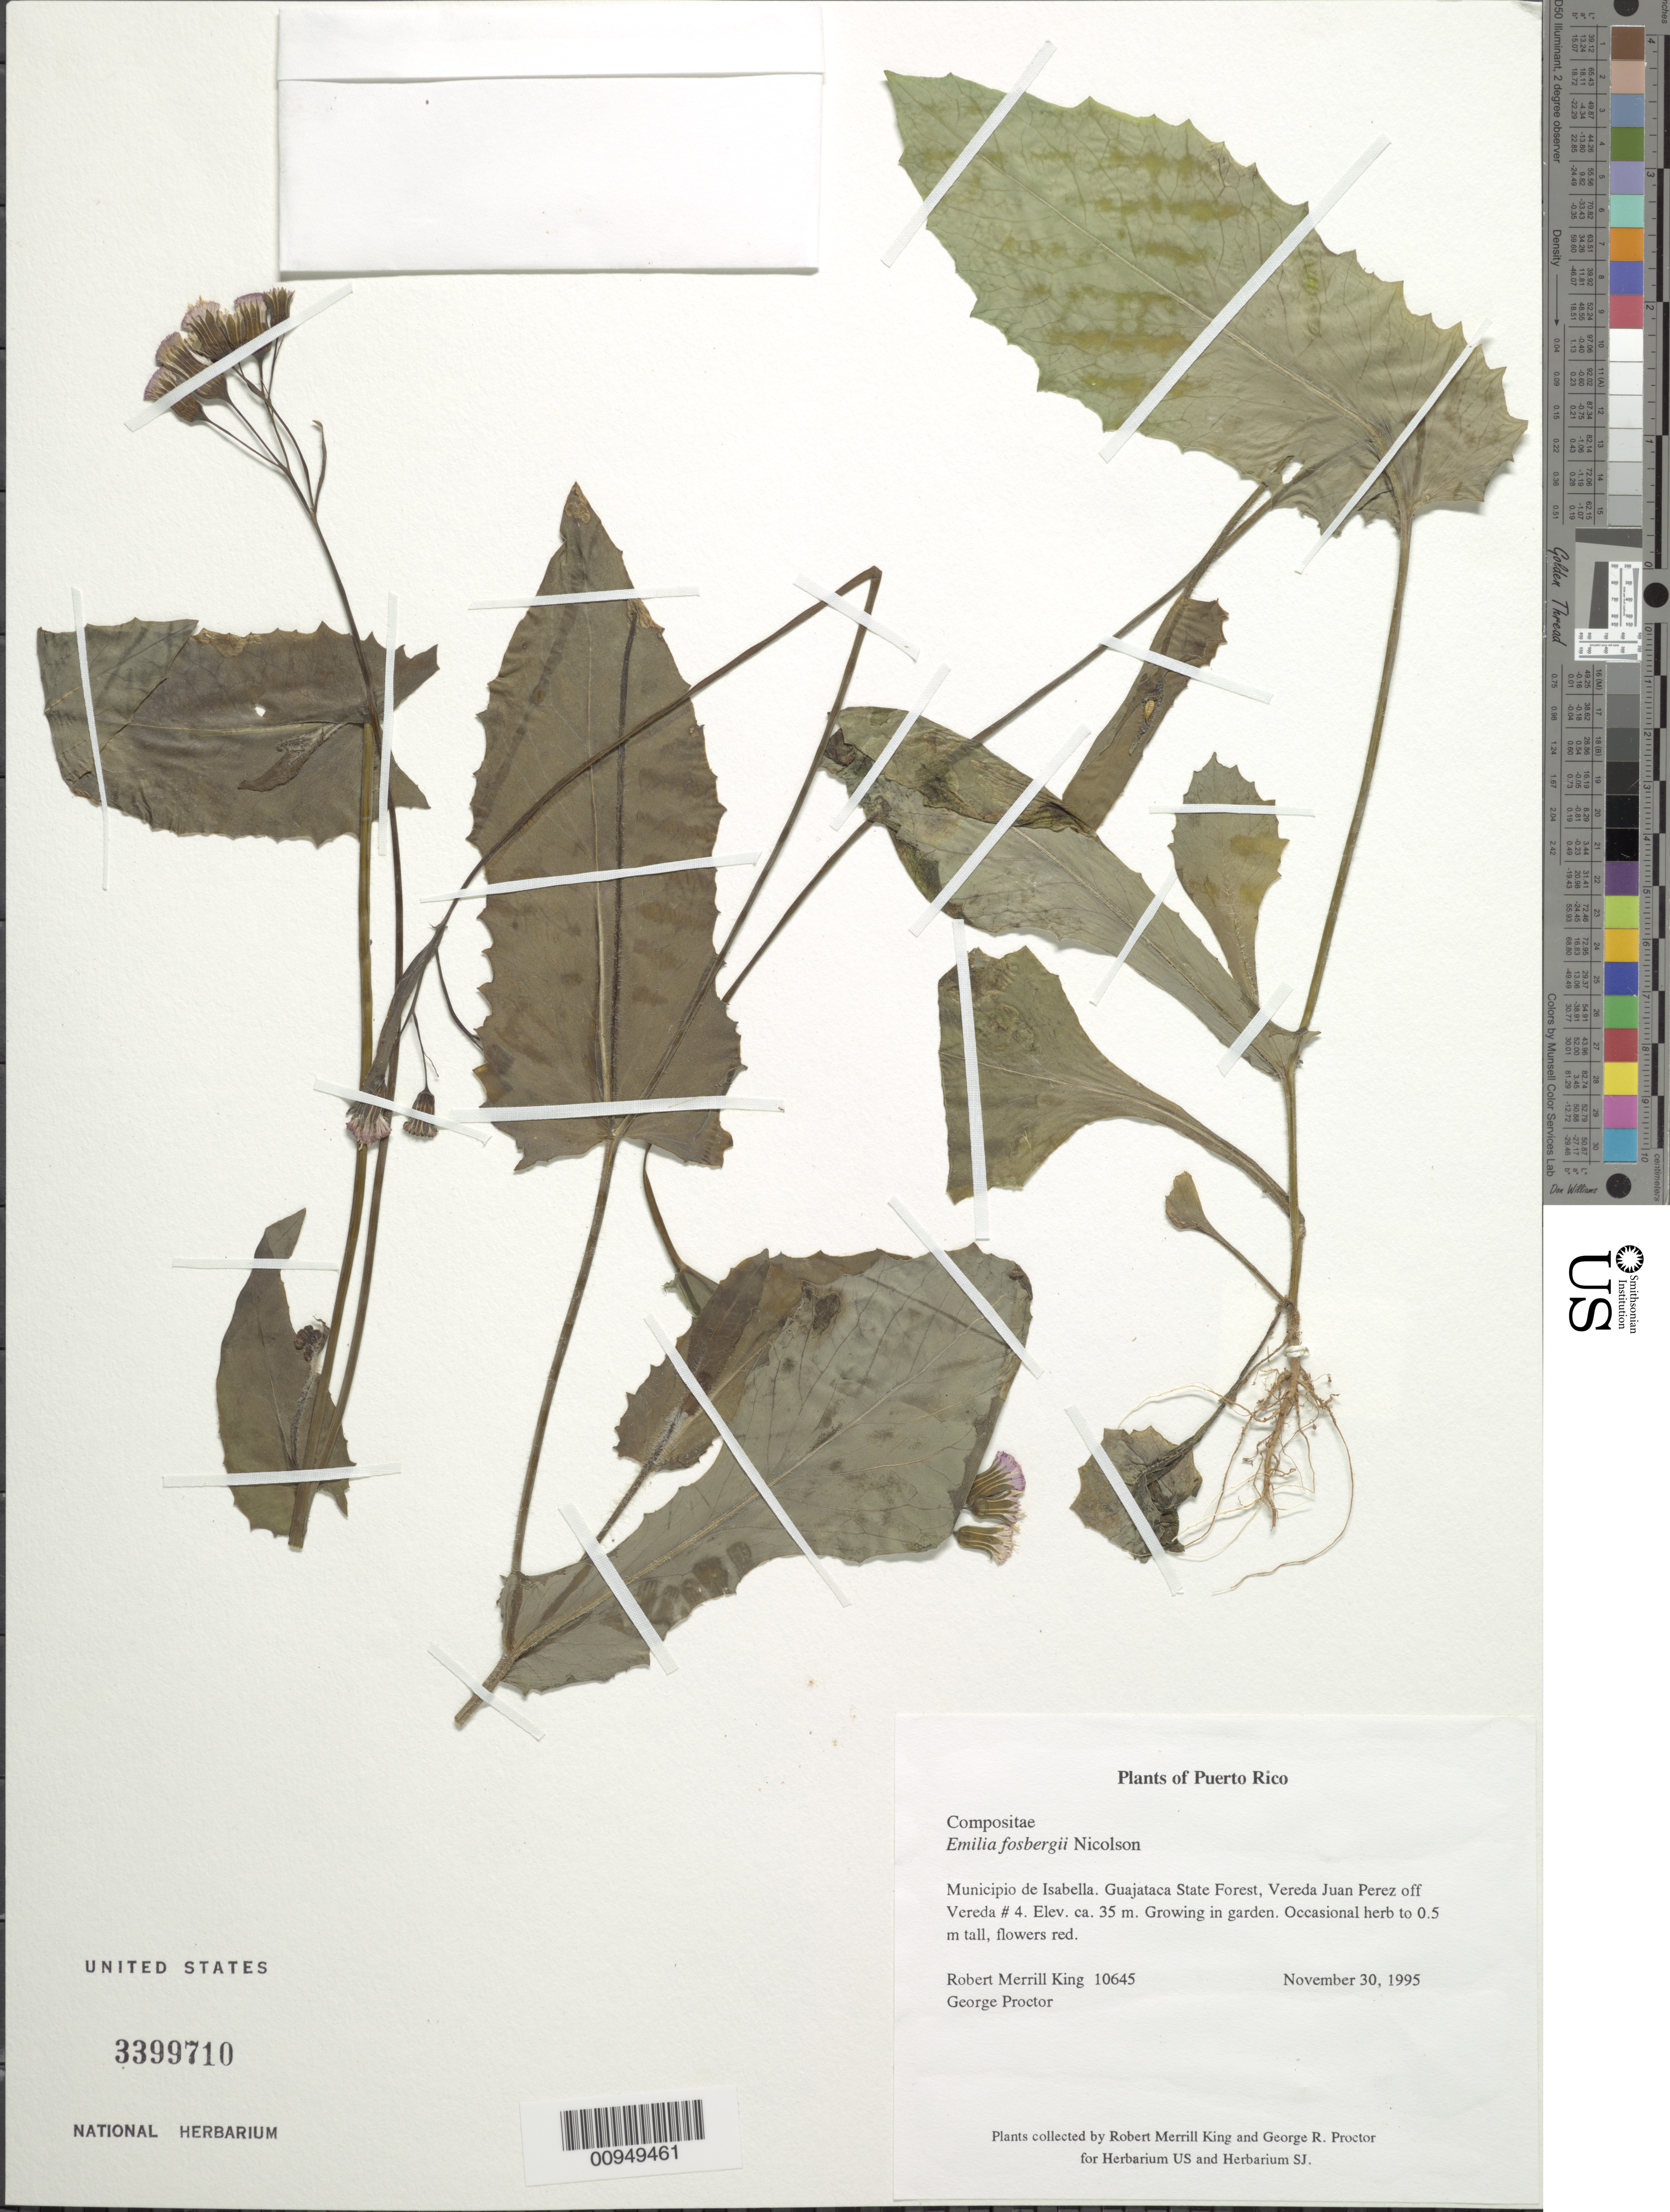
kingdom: Plantae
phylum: Tracheophyta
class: Magnoliopsida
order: Asterales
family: Asteraceae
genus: Emilia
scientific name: Emilia fosbergii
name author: Nicolson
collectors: R. M. King & G. R. Proctor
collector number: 10645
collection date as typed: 30 Nov 1995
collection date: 1995-11-30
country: Puerto Rico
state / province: Isabela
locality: Guajataca State Forest, Vereda Juan Preez off Vereda # 4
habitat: Growing in garden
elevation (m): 35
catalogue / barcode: US 3399710